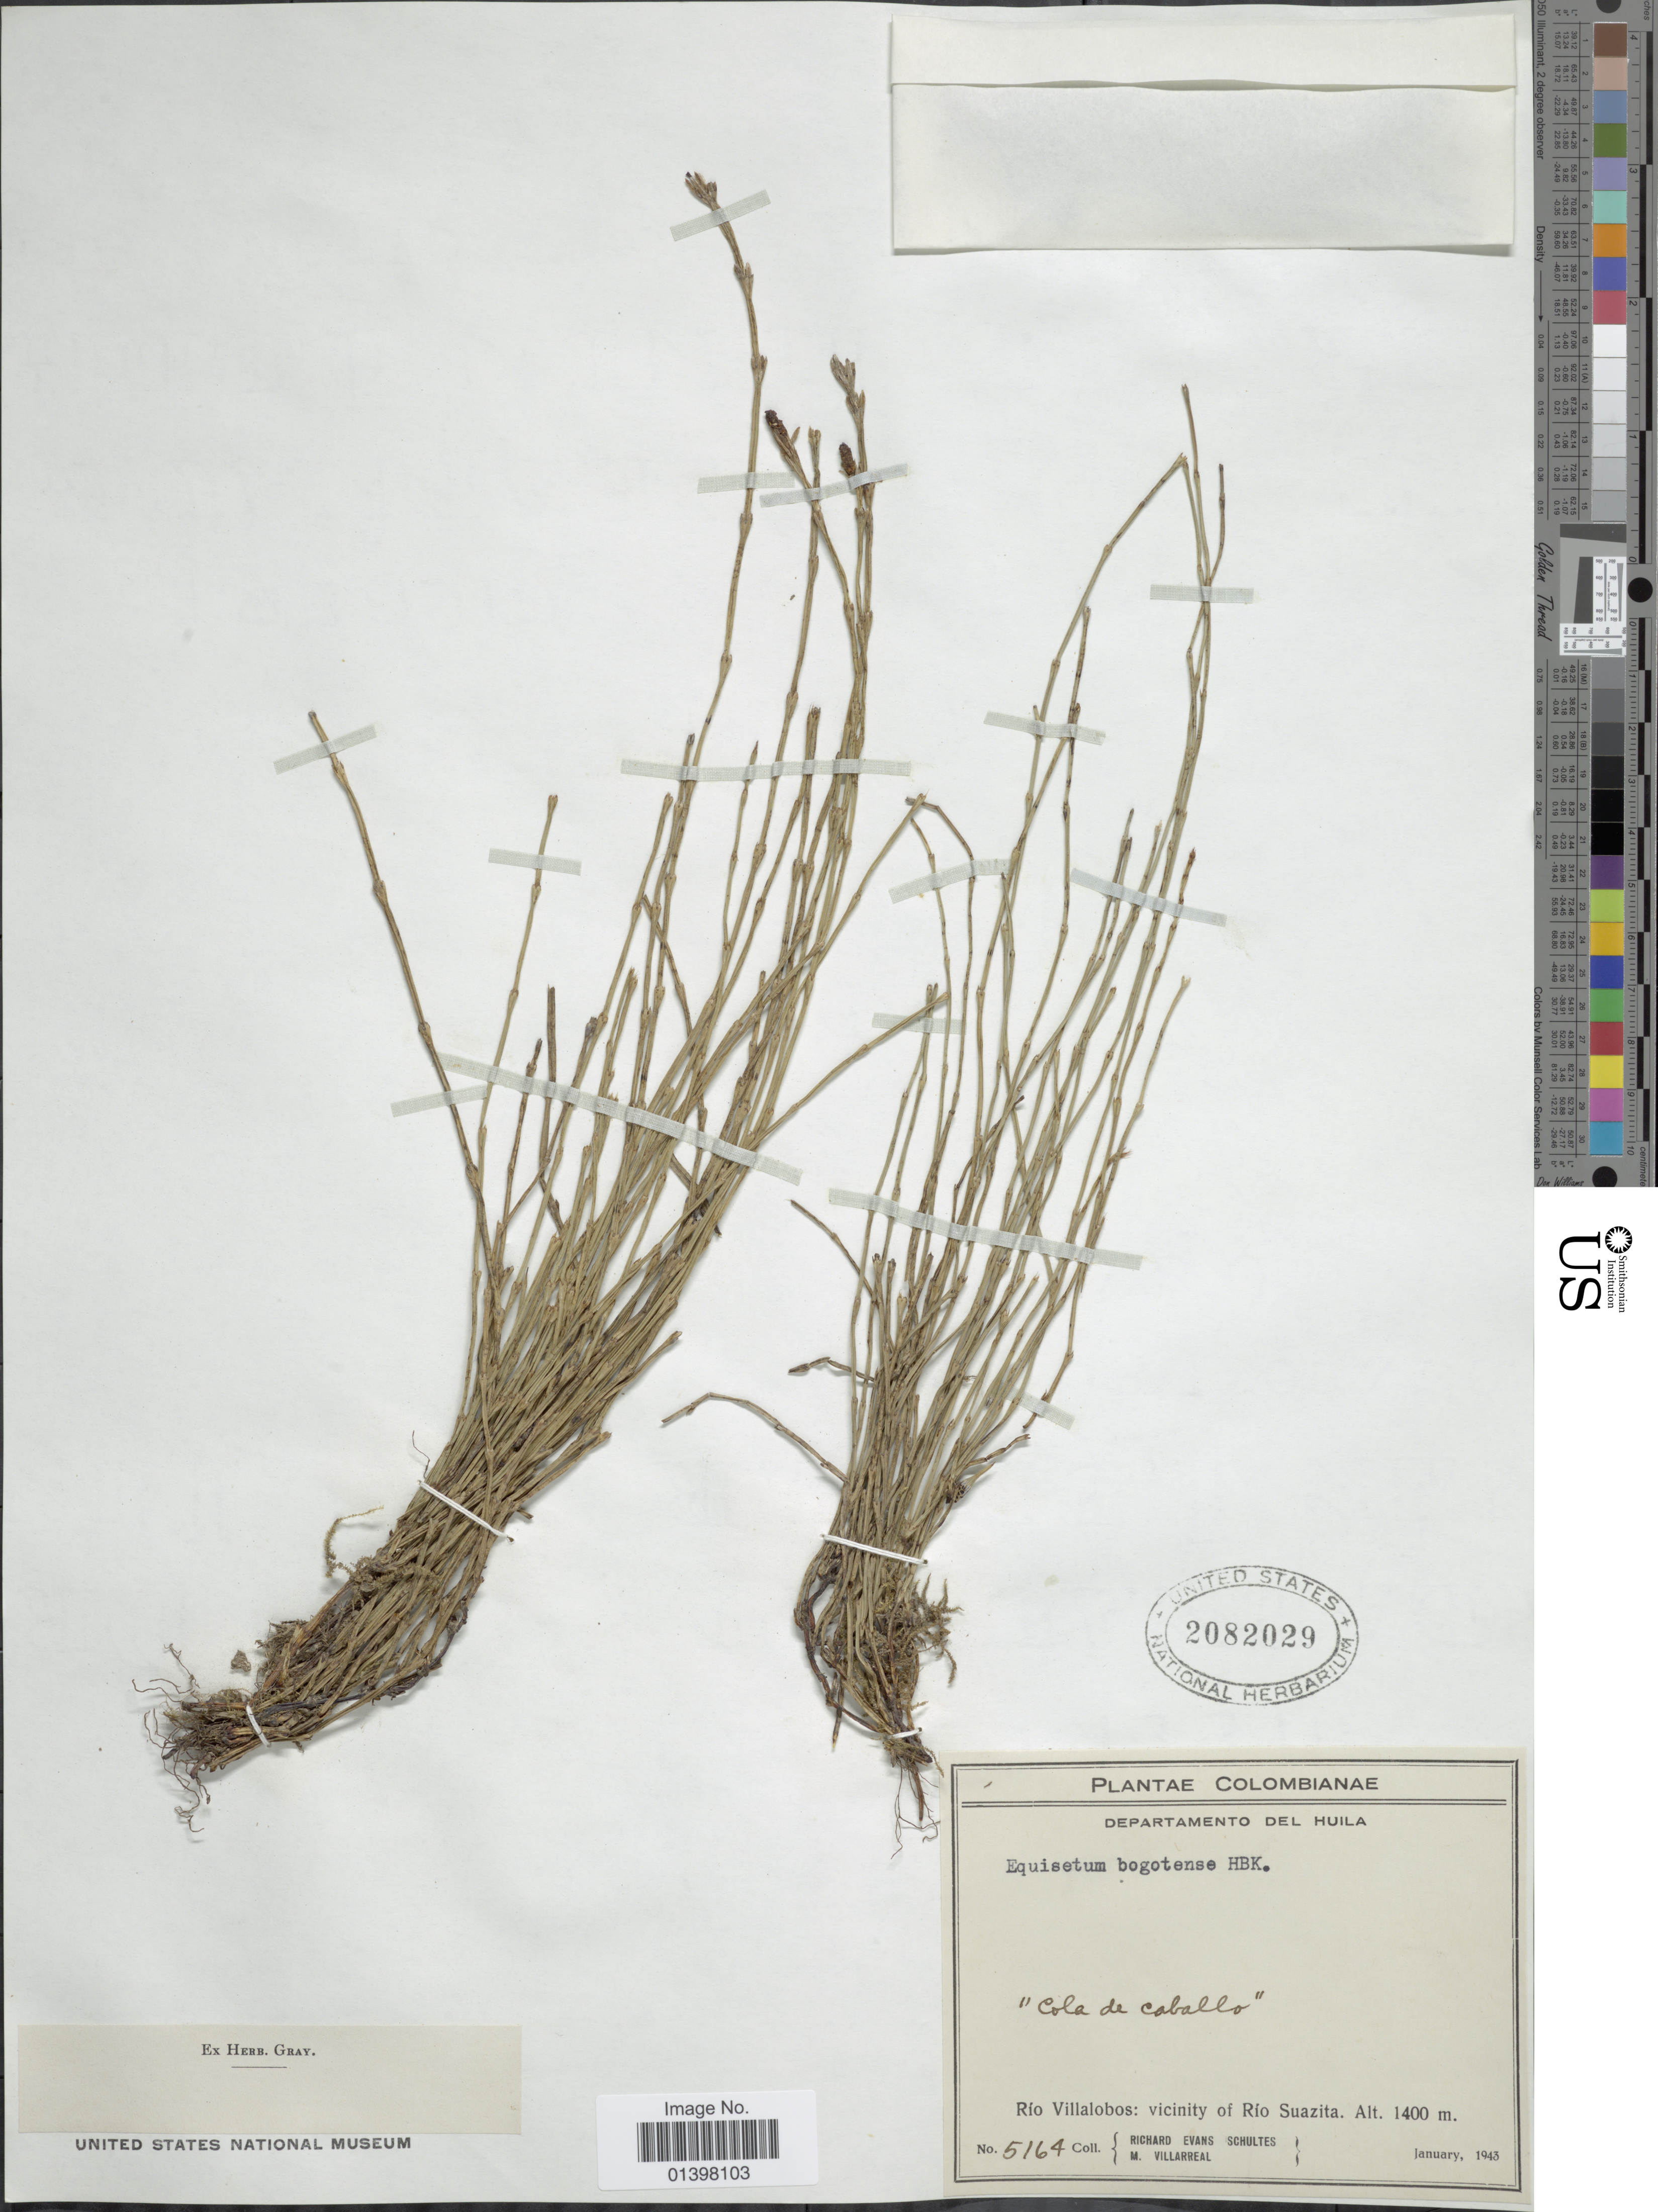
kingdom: Plantae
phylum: Tracheophyta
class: Polypodiopsida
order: Equisetales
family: Equisetaceae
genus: Equisetum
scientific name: Equisetum bogotense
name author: Kunth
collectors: R. E. Schultes & M. Villareal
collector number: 5164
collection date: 1943-01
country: Colombia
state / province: Huila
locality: Rio Villalobos: vicinity of Río Suazita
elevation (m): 1400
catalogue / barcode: US 2082029